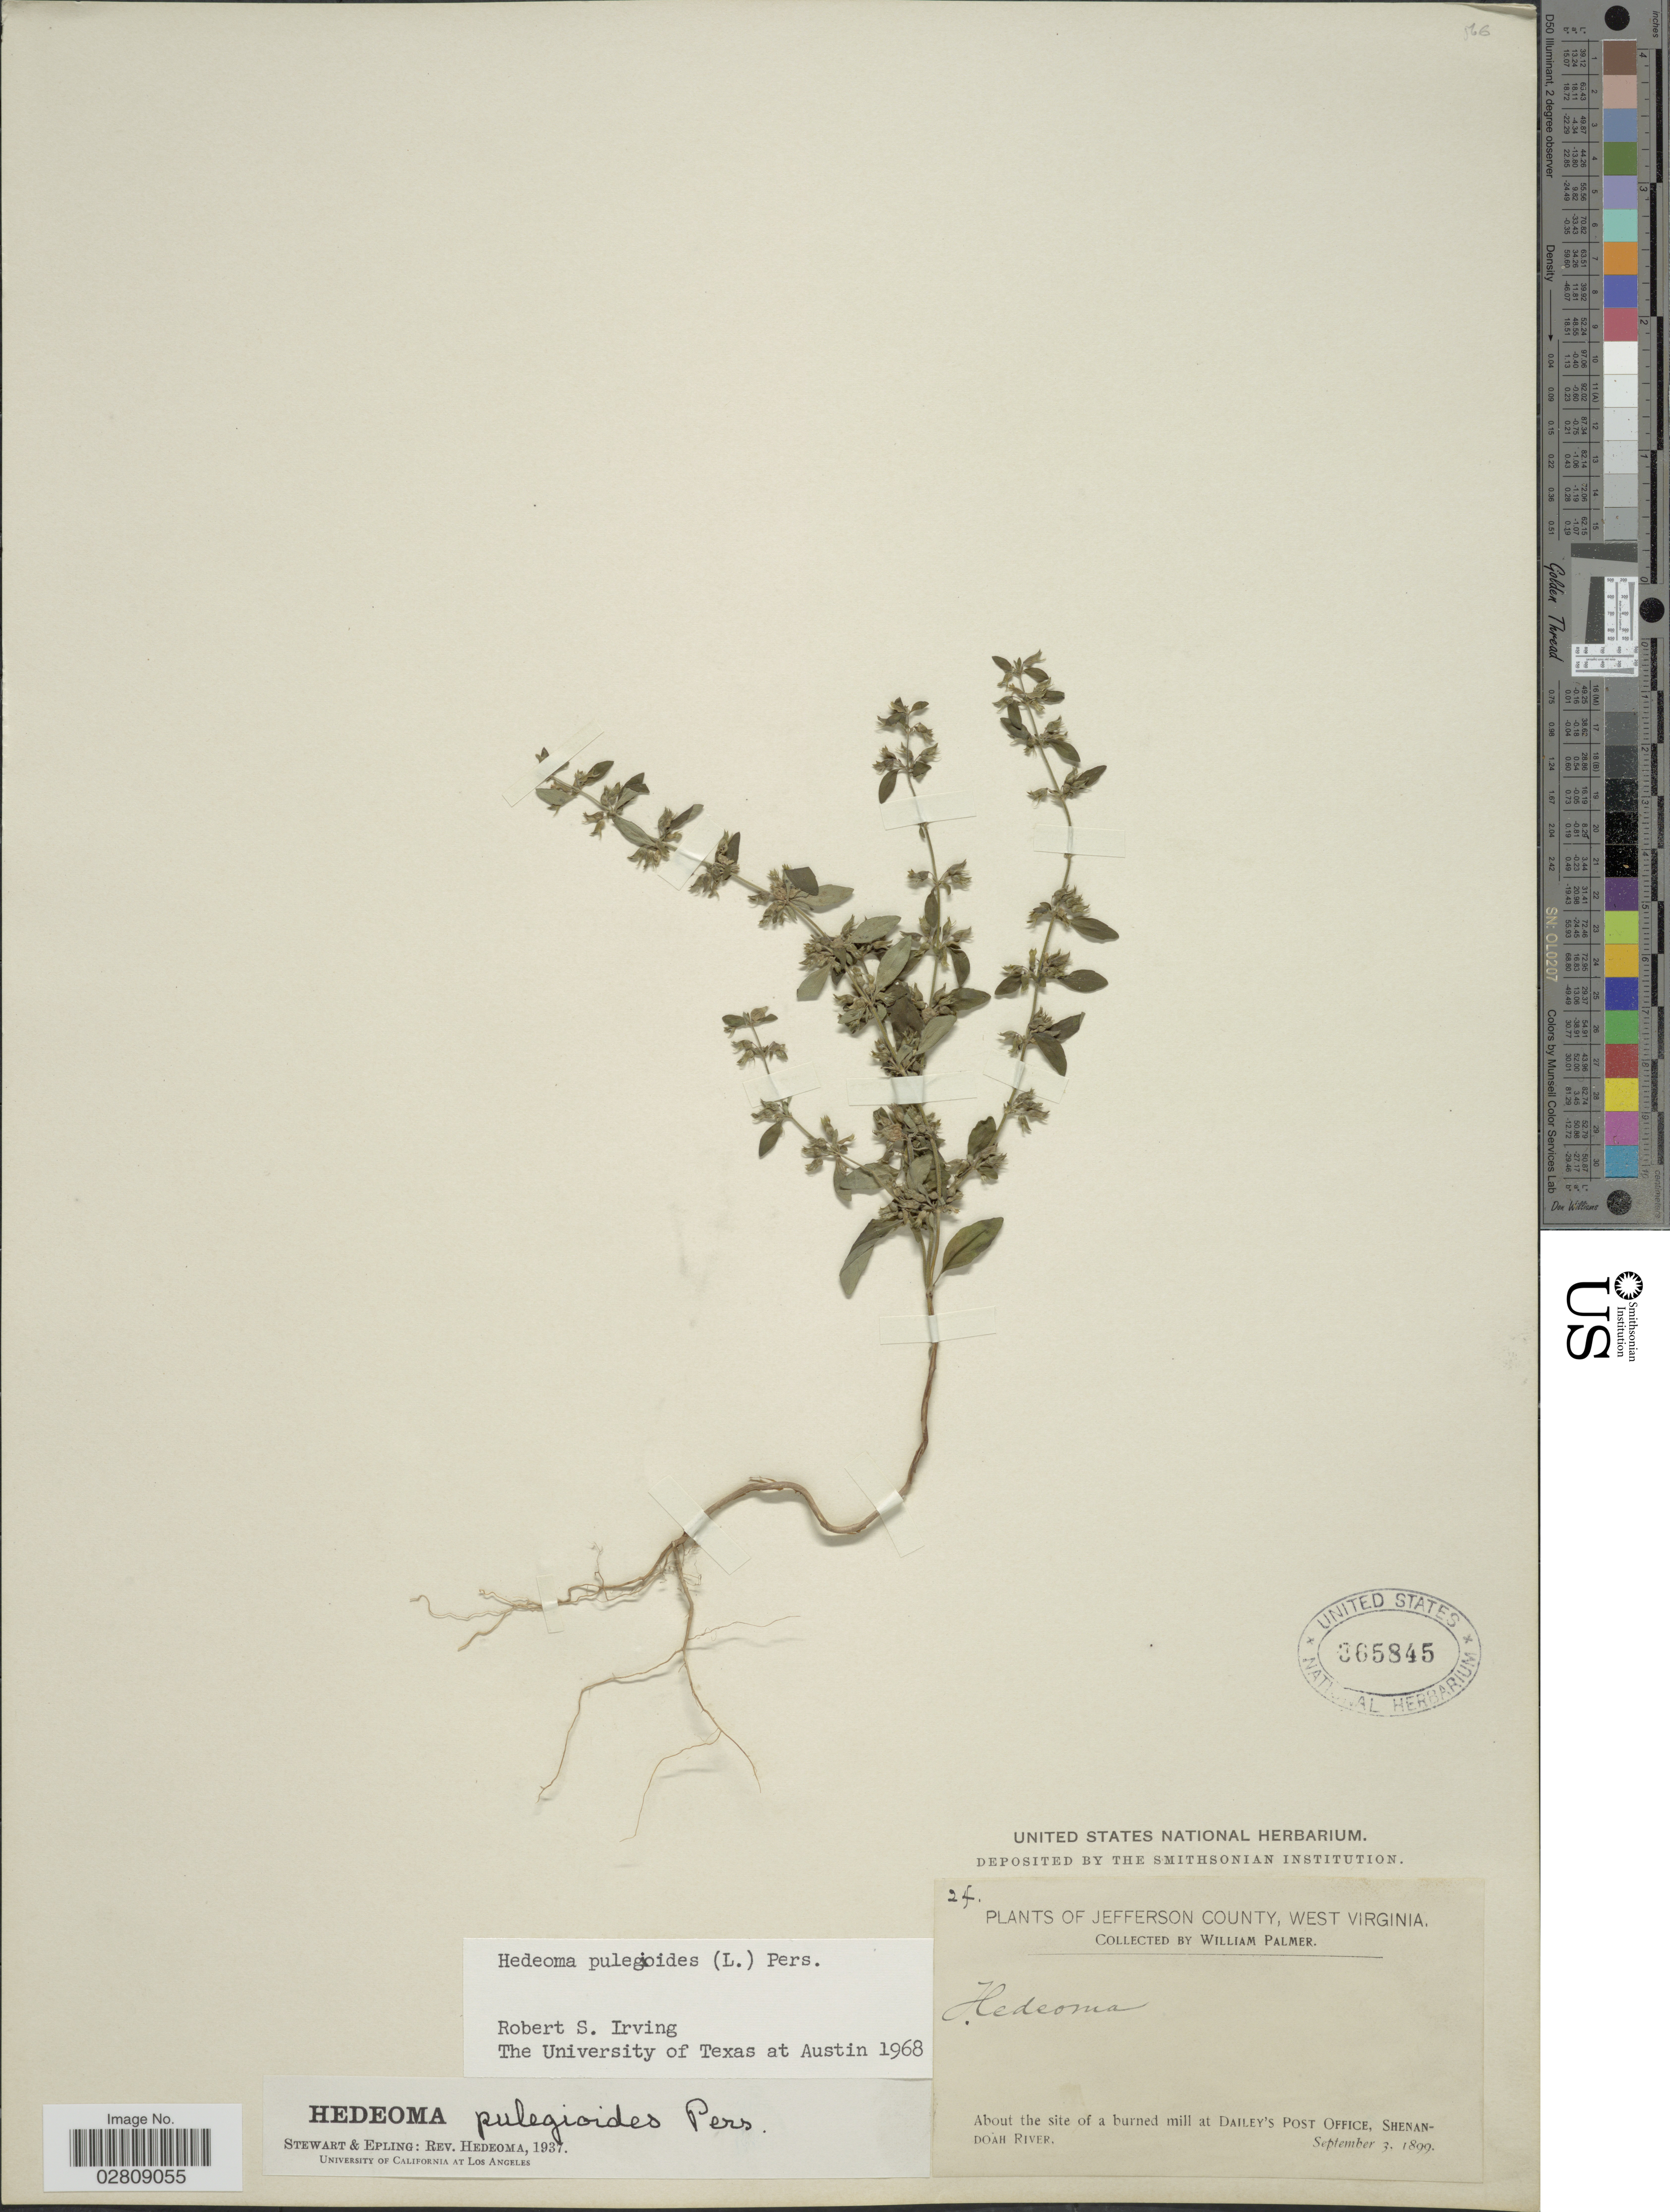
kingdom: Plantae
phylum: Tracheophyta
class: Magnoliopsida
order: Lamiales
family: Lamiaceae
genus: Hedeoma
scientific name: Hedeoma pulegioides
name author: (L.) Pers.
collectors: W. Palmer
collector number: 24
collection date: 1899-09-03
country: United States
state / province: West Virginia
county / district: Jefferson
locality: Jefferson County, About the site of a burned mill at Dailey's Post Office, Shenandoah River.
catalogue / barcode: US 365845